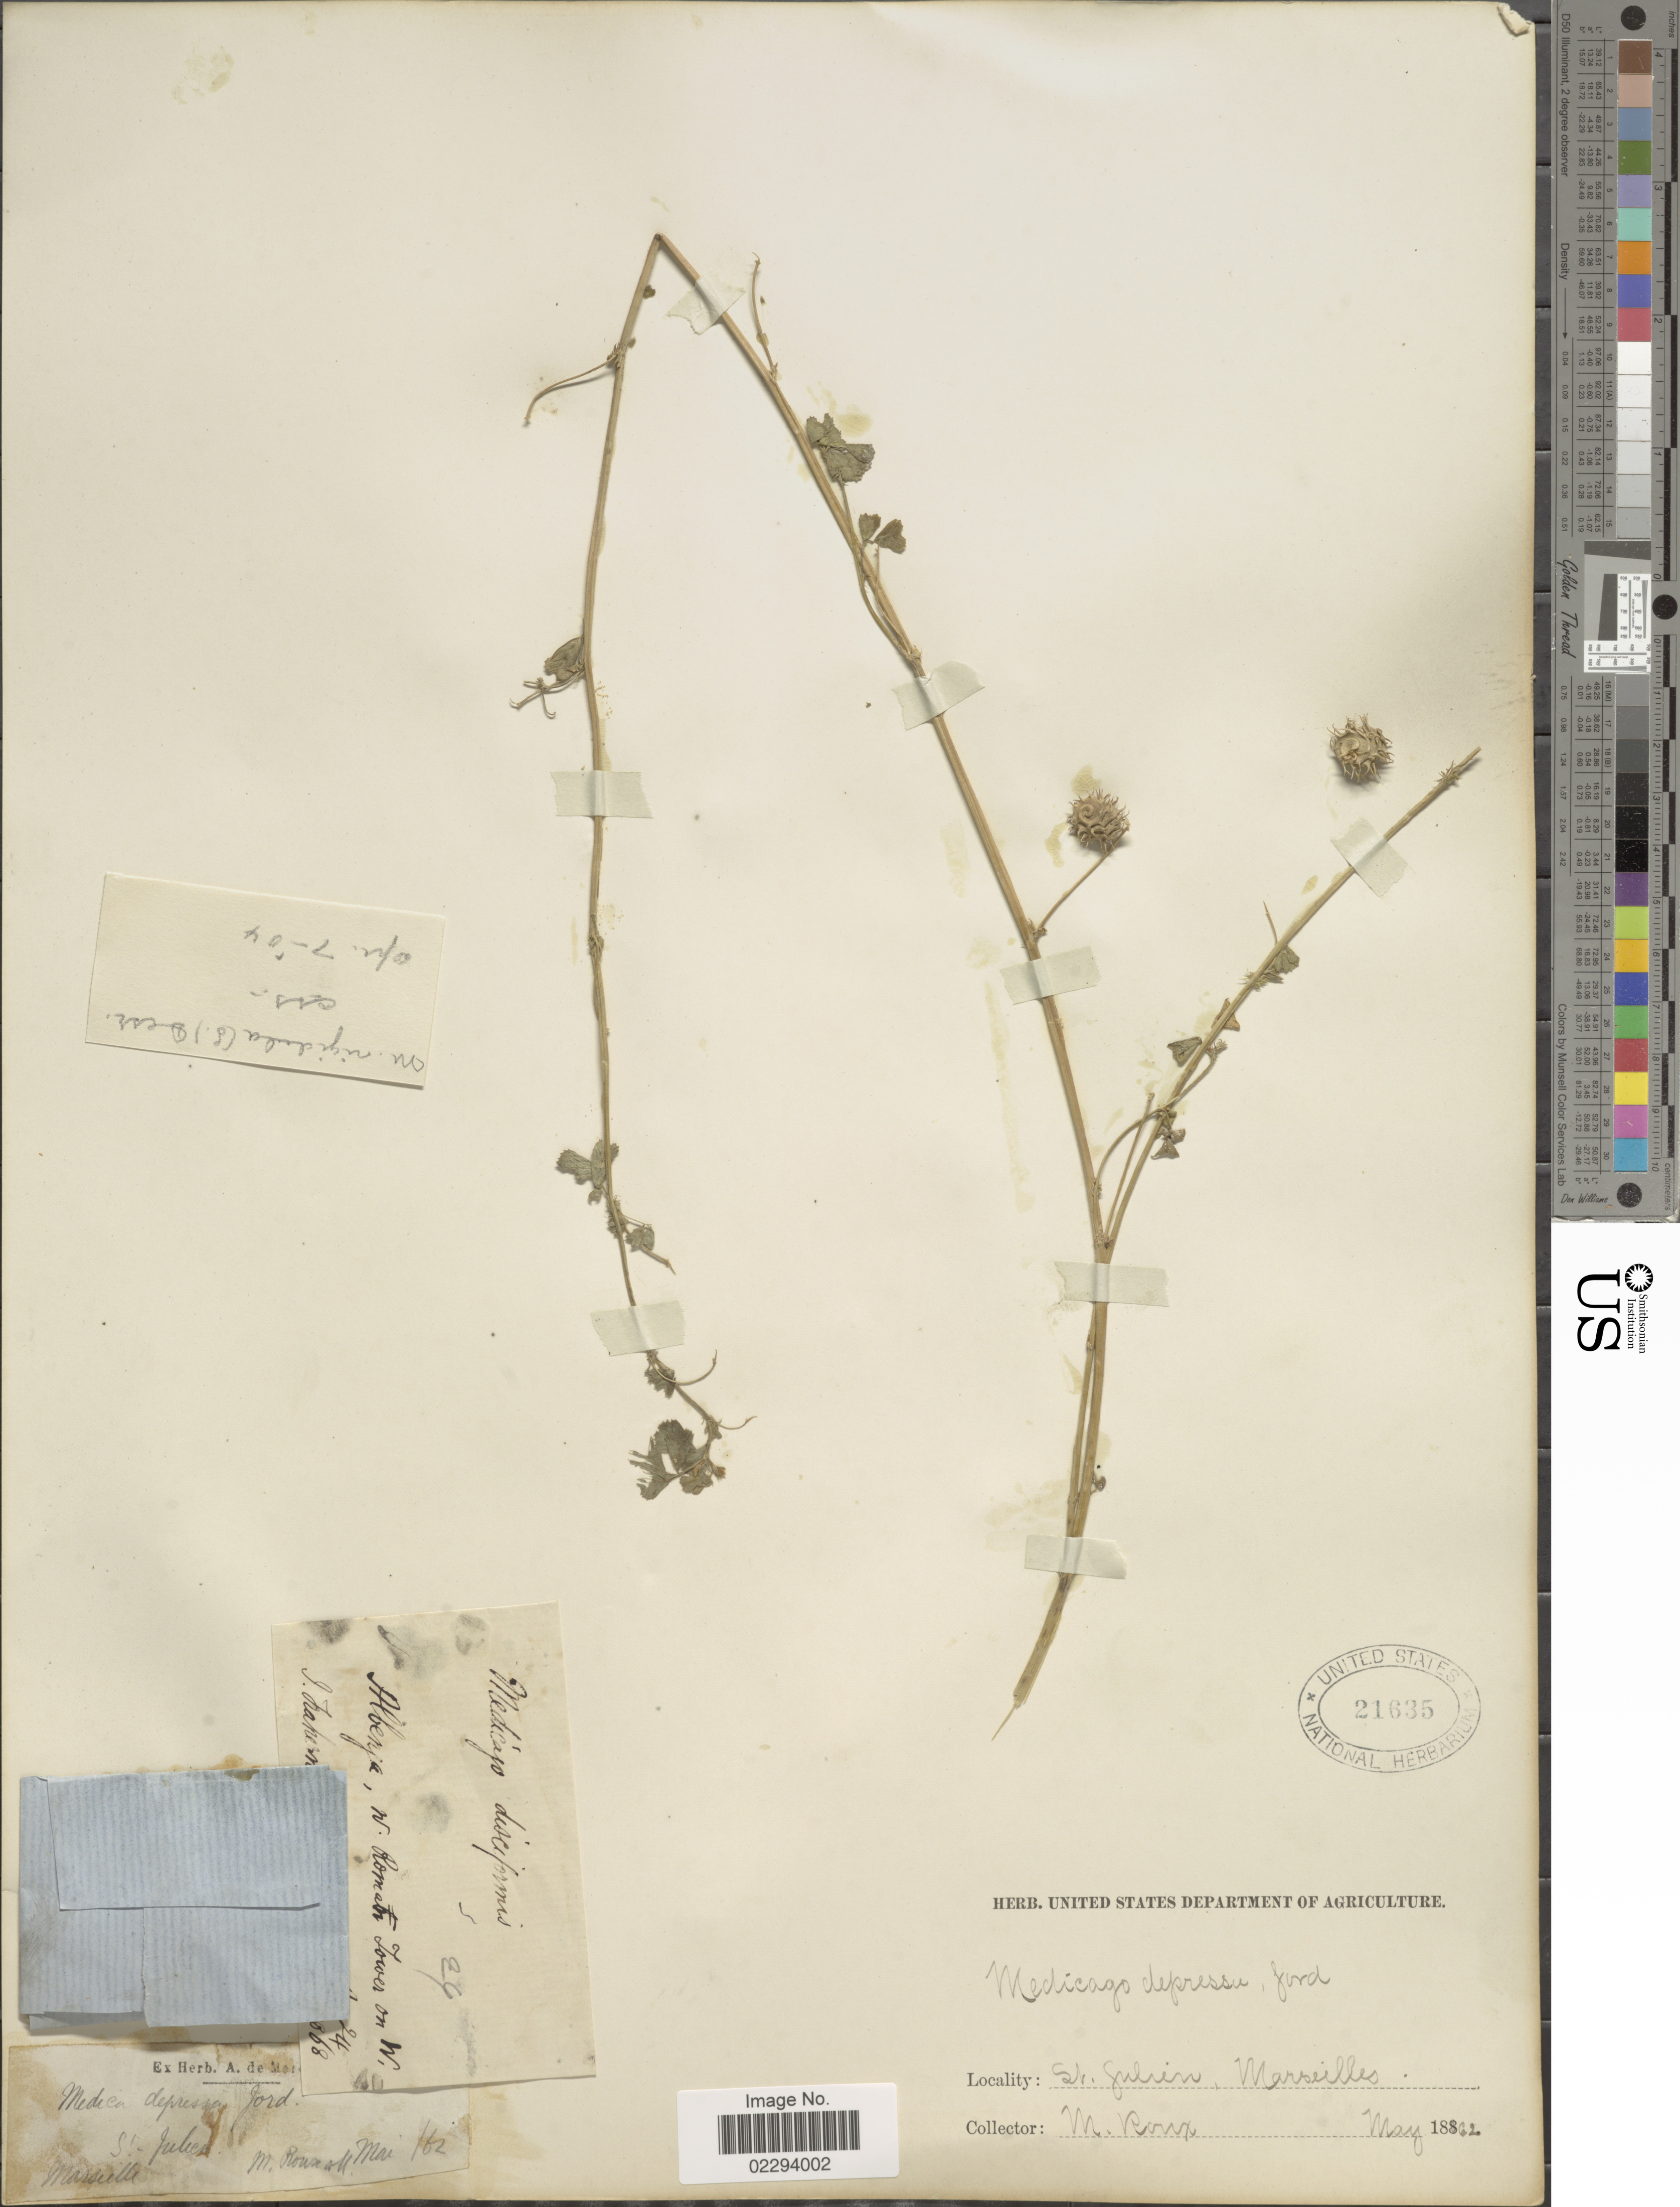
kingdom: Plantae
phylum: Tracheophyta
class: Magnoliopsida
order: Fabales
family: Fabaceae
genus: Medicago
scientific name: Medicago turbinata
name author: (L.) All.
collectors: M. Roux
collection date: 1882-05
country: France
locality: St. Julien, Marseilles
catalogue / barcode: US 21635